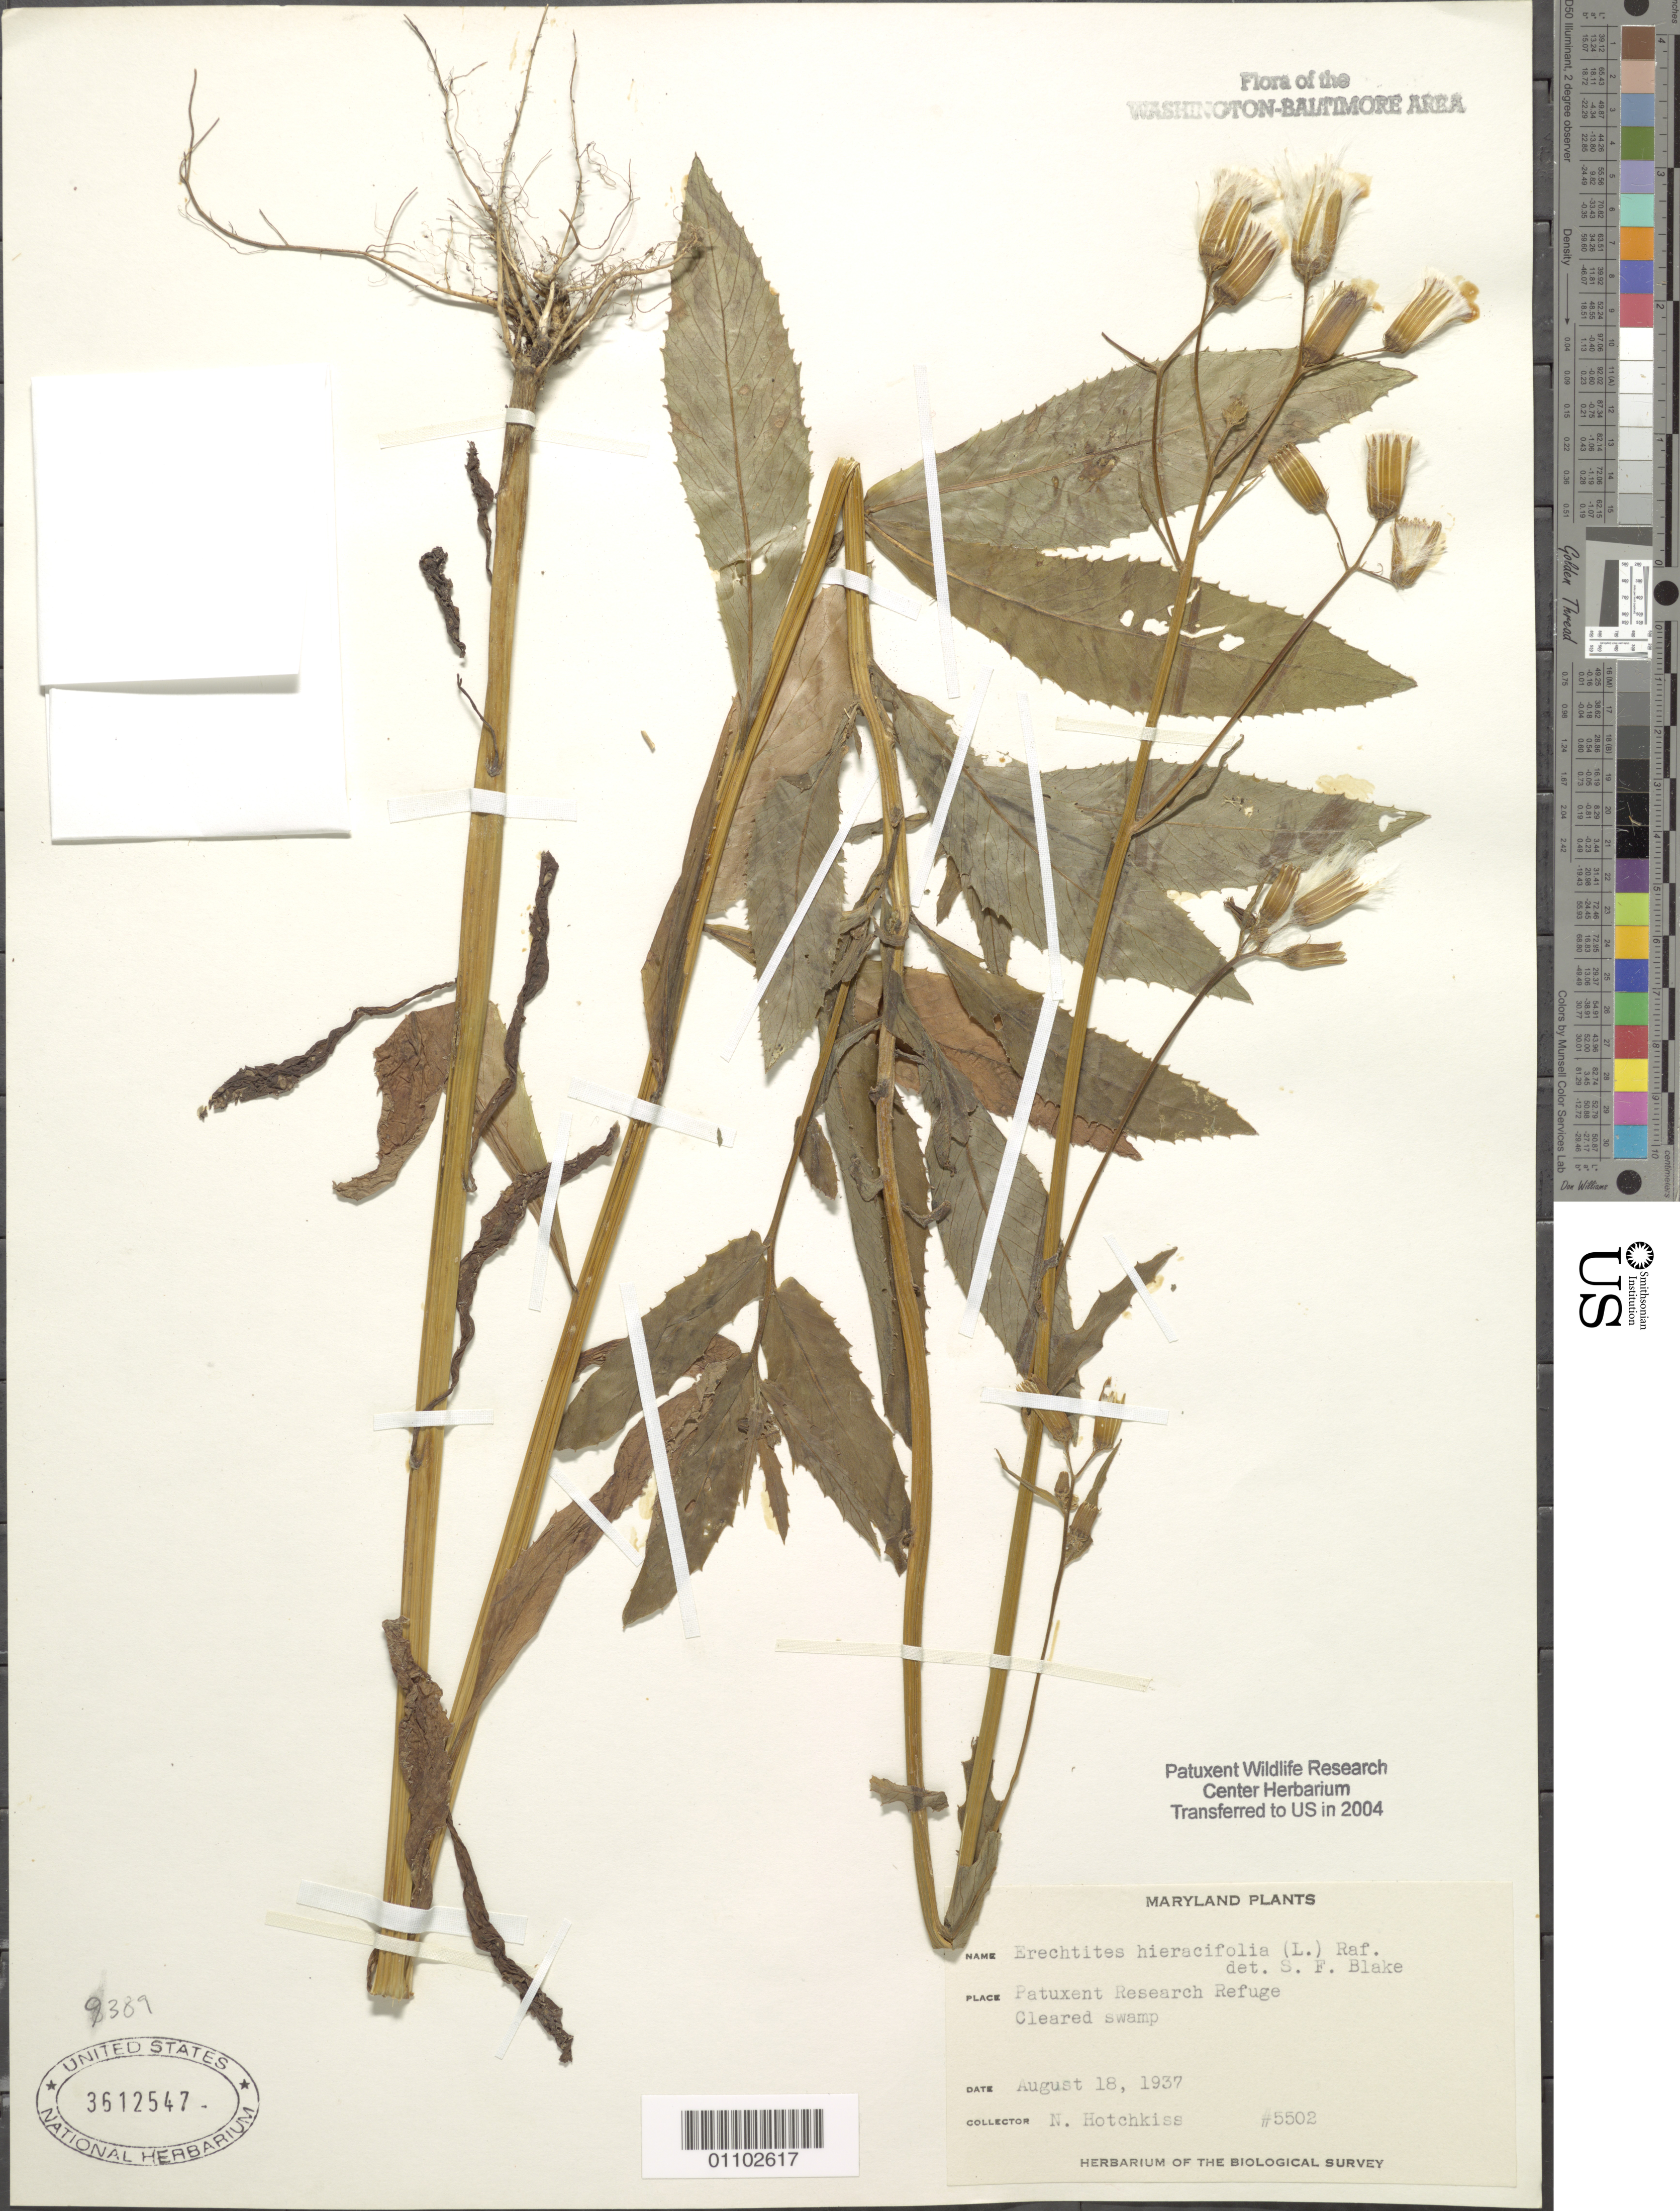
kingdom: Plantae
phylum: Tracheophyta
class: Magnoliopsida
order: Asterales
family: Asteraceae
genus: Erechtites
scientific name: Erechtites hieraciifolius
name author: (L.) Raf. ex DC.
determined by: Blake, Sydney F.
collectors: N. Hotchkiss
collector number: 5502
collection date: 1937-08-18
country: United States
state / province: Maryland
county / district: Prince George's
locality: Patuxent Research Refuge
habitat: Cleared swamp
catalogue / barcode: US 3612547